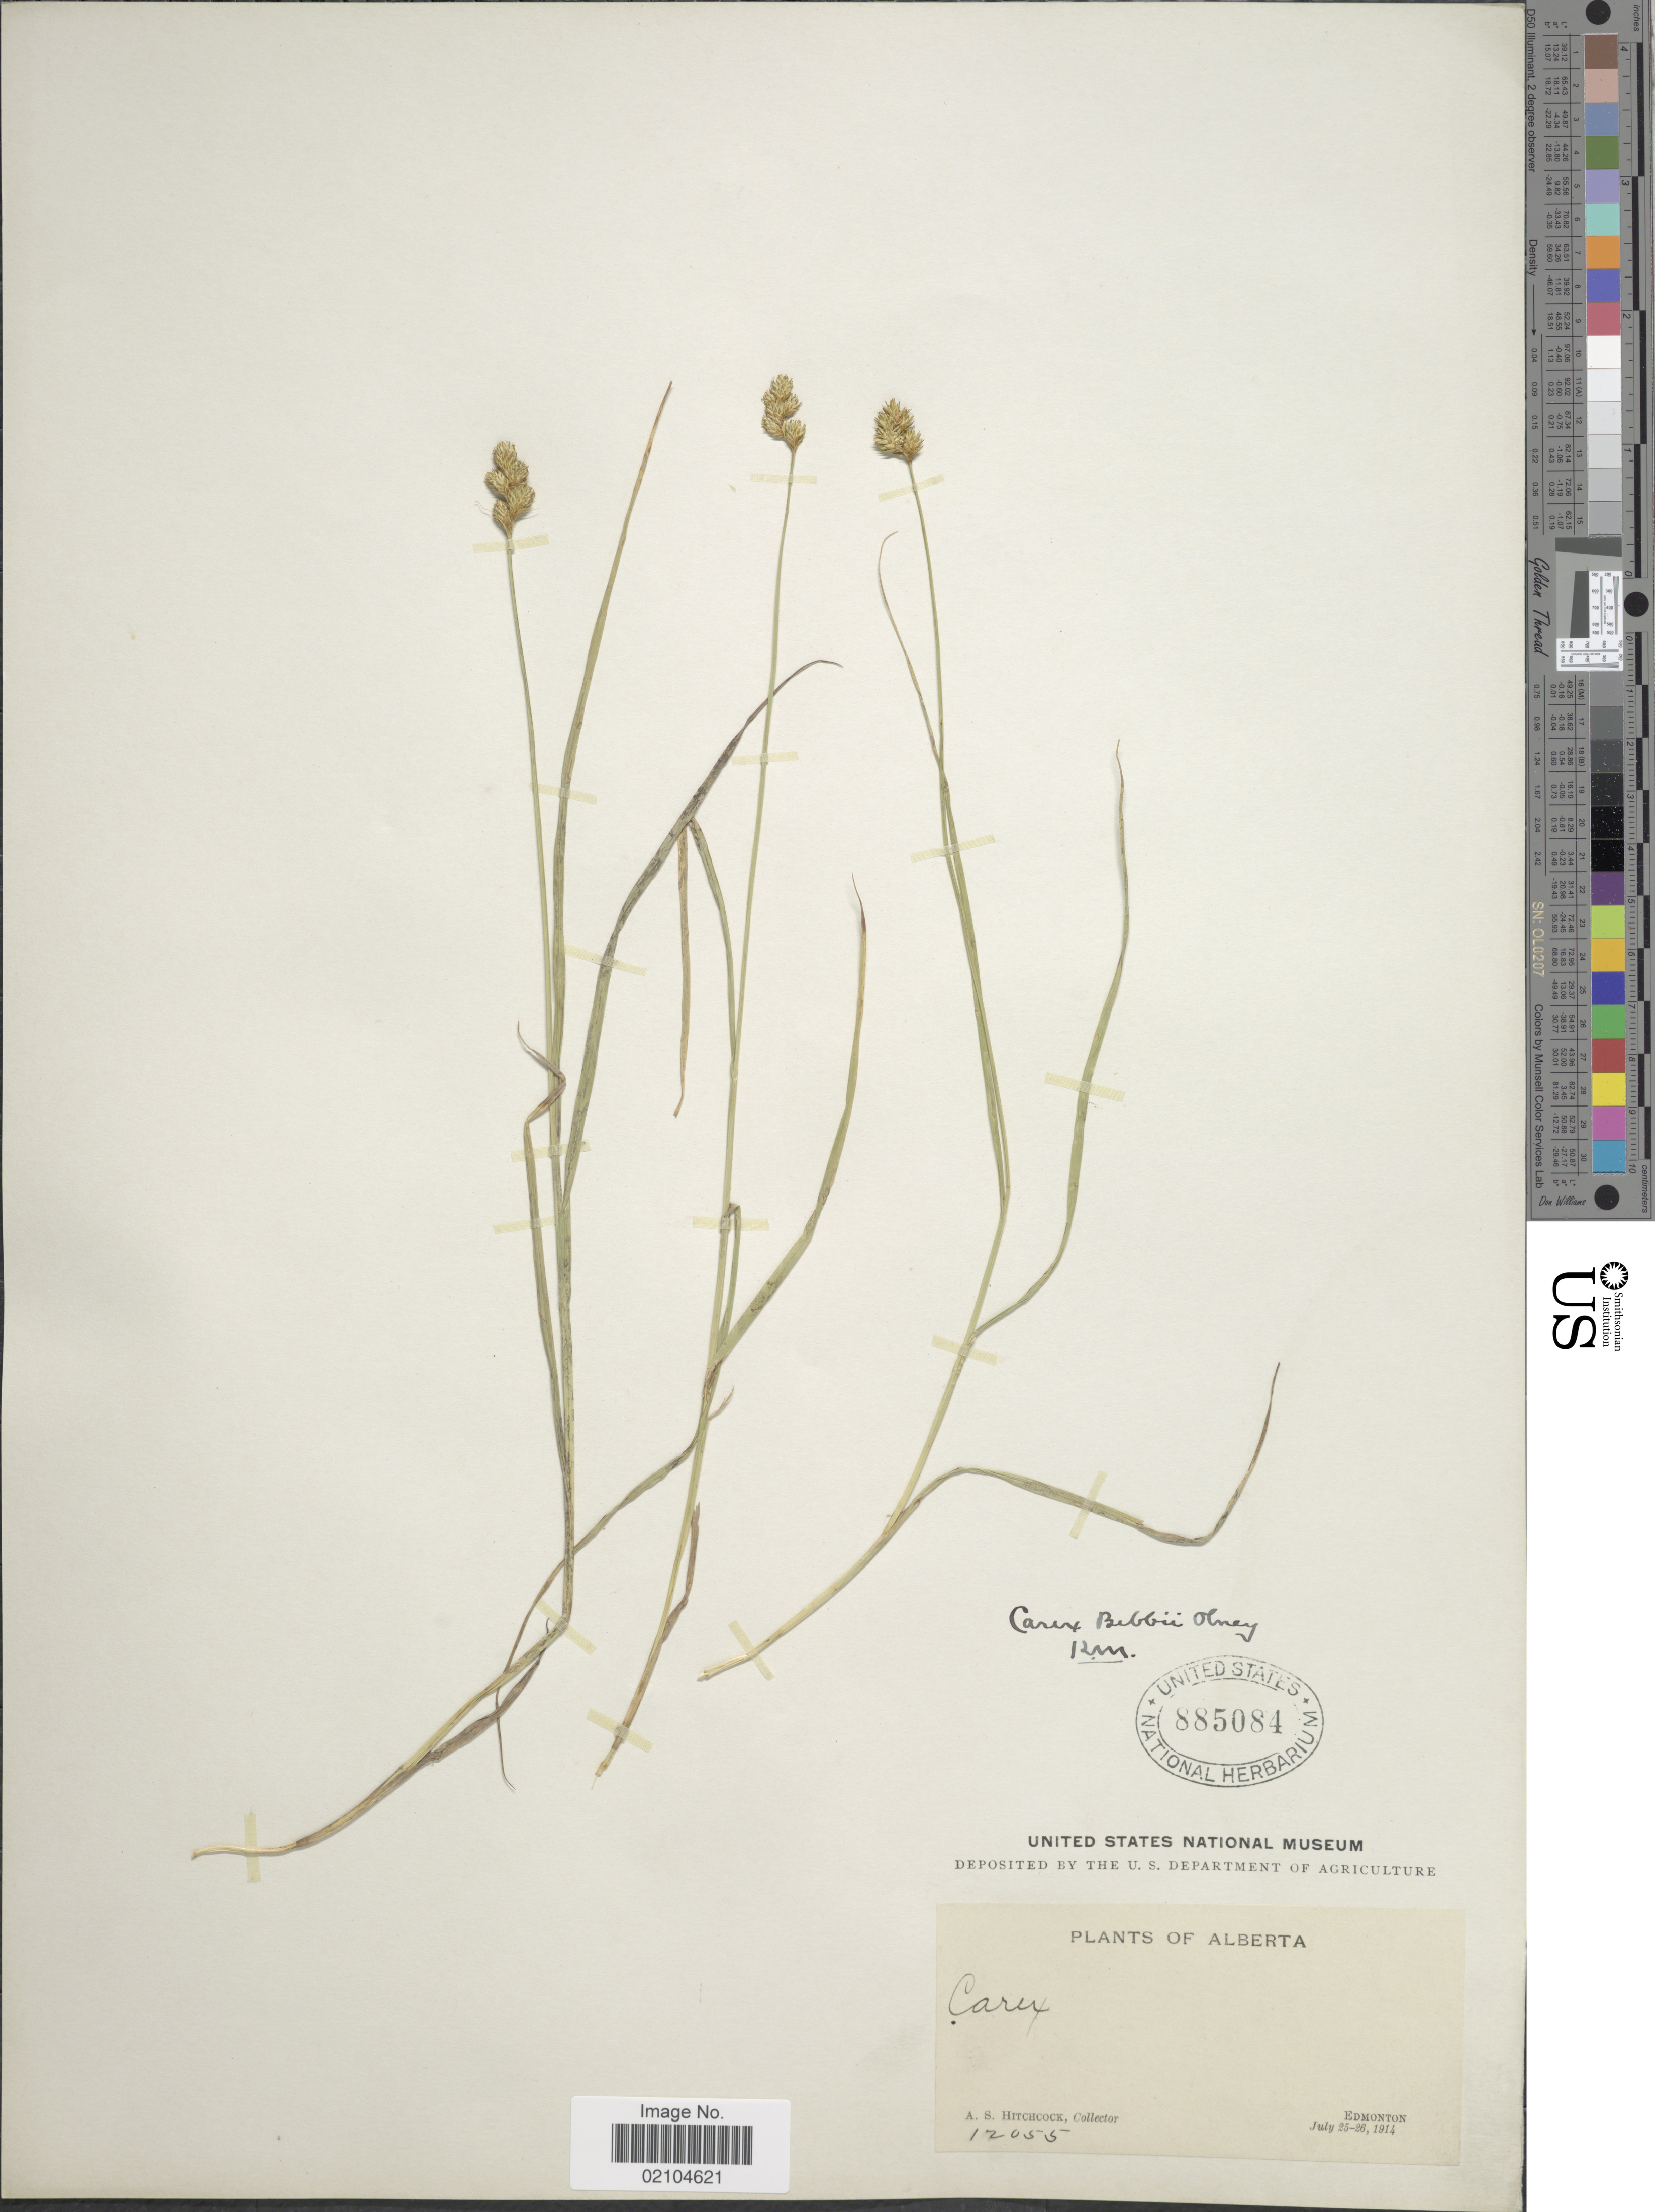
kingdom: Plantae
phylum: Tracheophyta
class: Liliopsida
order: Poales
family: Cyperaceae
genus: Carex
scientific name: Carex bebbii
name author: (L.H. Bailey) Olney ex Fernald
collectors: A. S. Hitchcock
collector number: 12055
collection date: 1914-07-25/1914-07-26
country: Canada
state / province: Alberta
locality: Edmonton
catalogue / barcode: US 885084